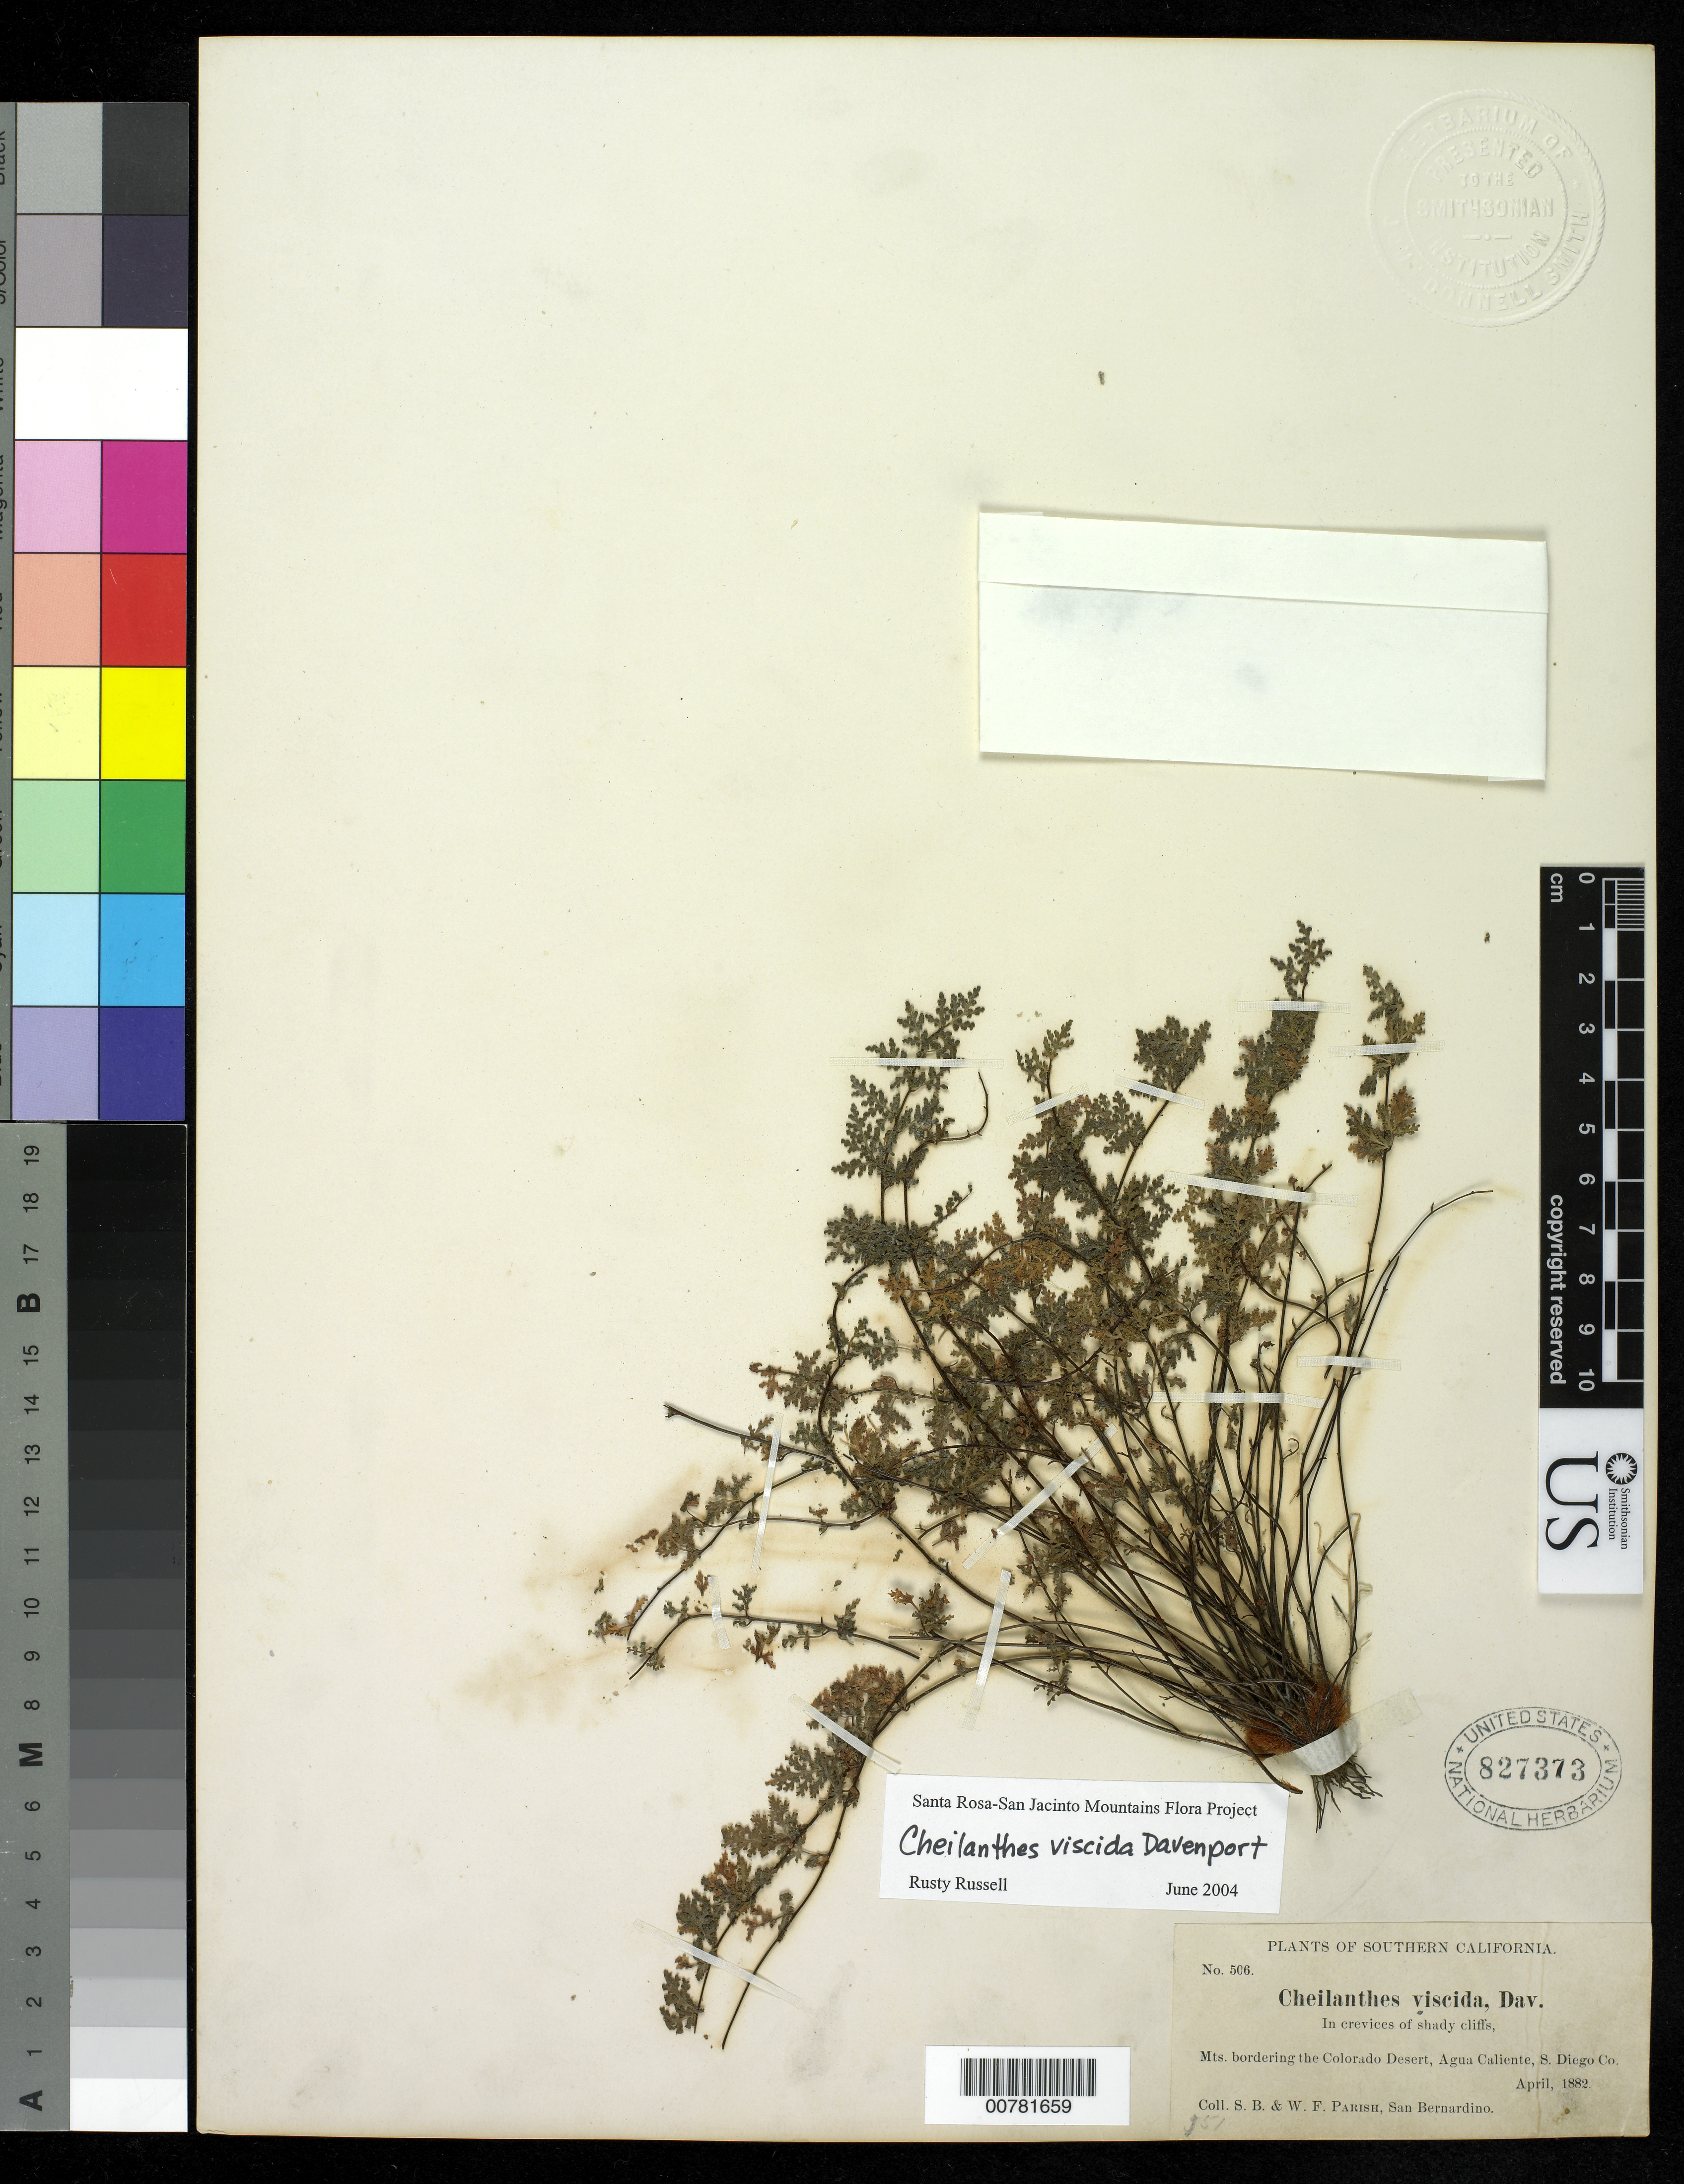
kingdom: Plantae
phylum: Tracheophyta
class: Polypodiopsida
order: Polypodiales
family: Pteridaceae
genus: Myriopteris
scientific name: Myriopteris viscida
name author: (Davenp.) Grusz & Windham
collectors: S. B. Parish & W. F. Parish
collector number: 506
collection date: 1882-04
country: United States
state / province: California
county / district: San Diego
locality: Southern California, in crevices of shaded cliffs, Mts. bordering the Colorado Desert, Agua Caliente, S. Diego Co.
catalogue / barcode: US 827373